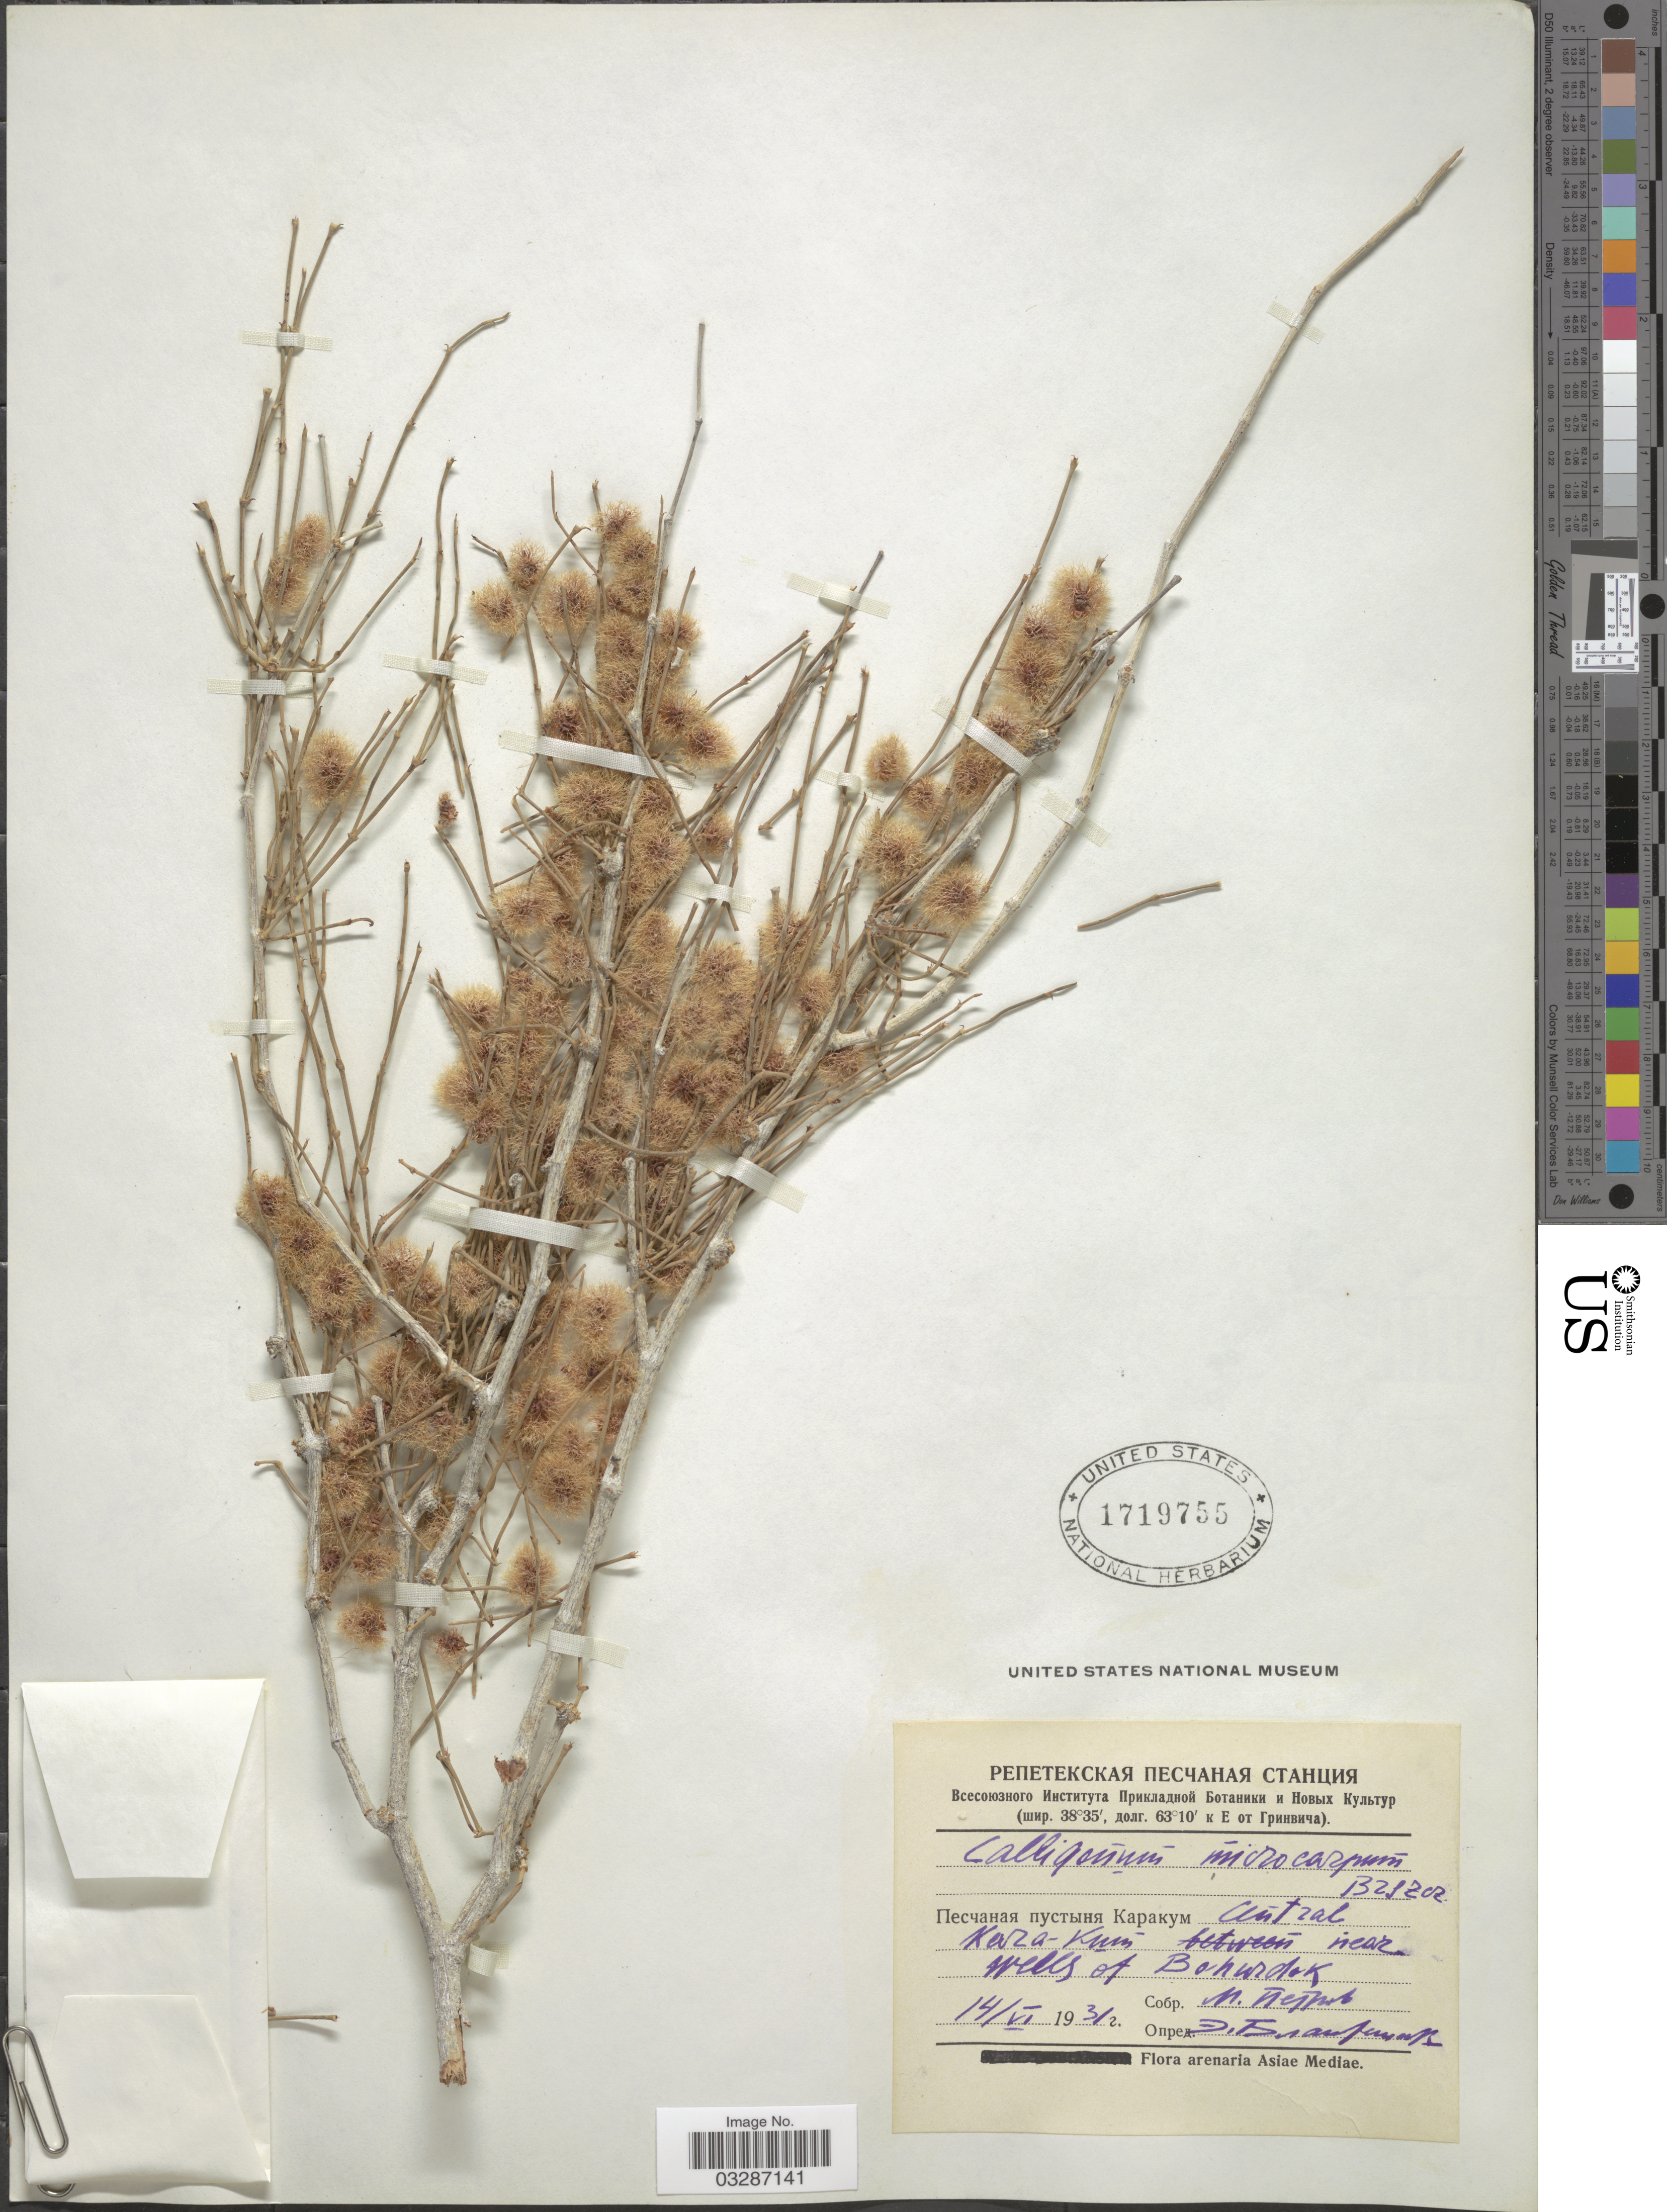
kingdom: Plantae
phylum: Tracheophyta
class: Magnoliopsida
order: Caryophyllales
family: Polygonaceae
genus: Calligonum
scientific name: Calligonum microcarpum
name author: I.G. Borshch.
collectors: M. Petrov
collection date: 1931-06-14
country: Turkmenistan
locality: Central Karakum Desert, Repetek.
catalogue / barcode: US 1719755